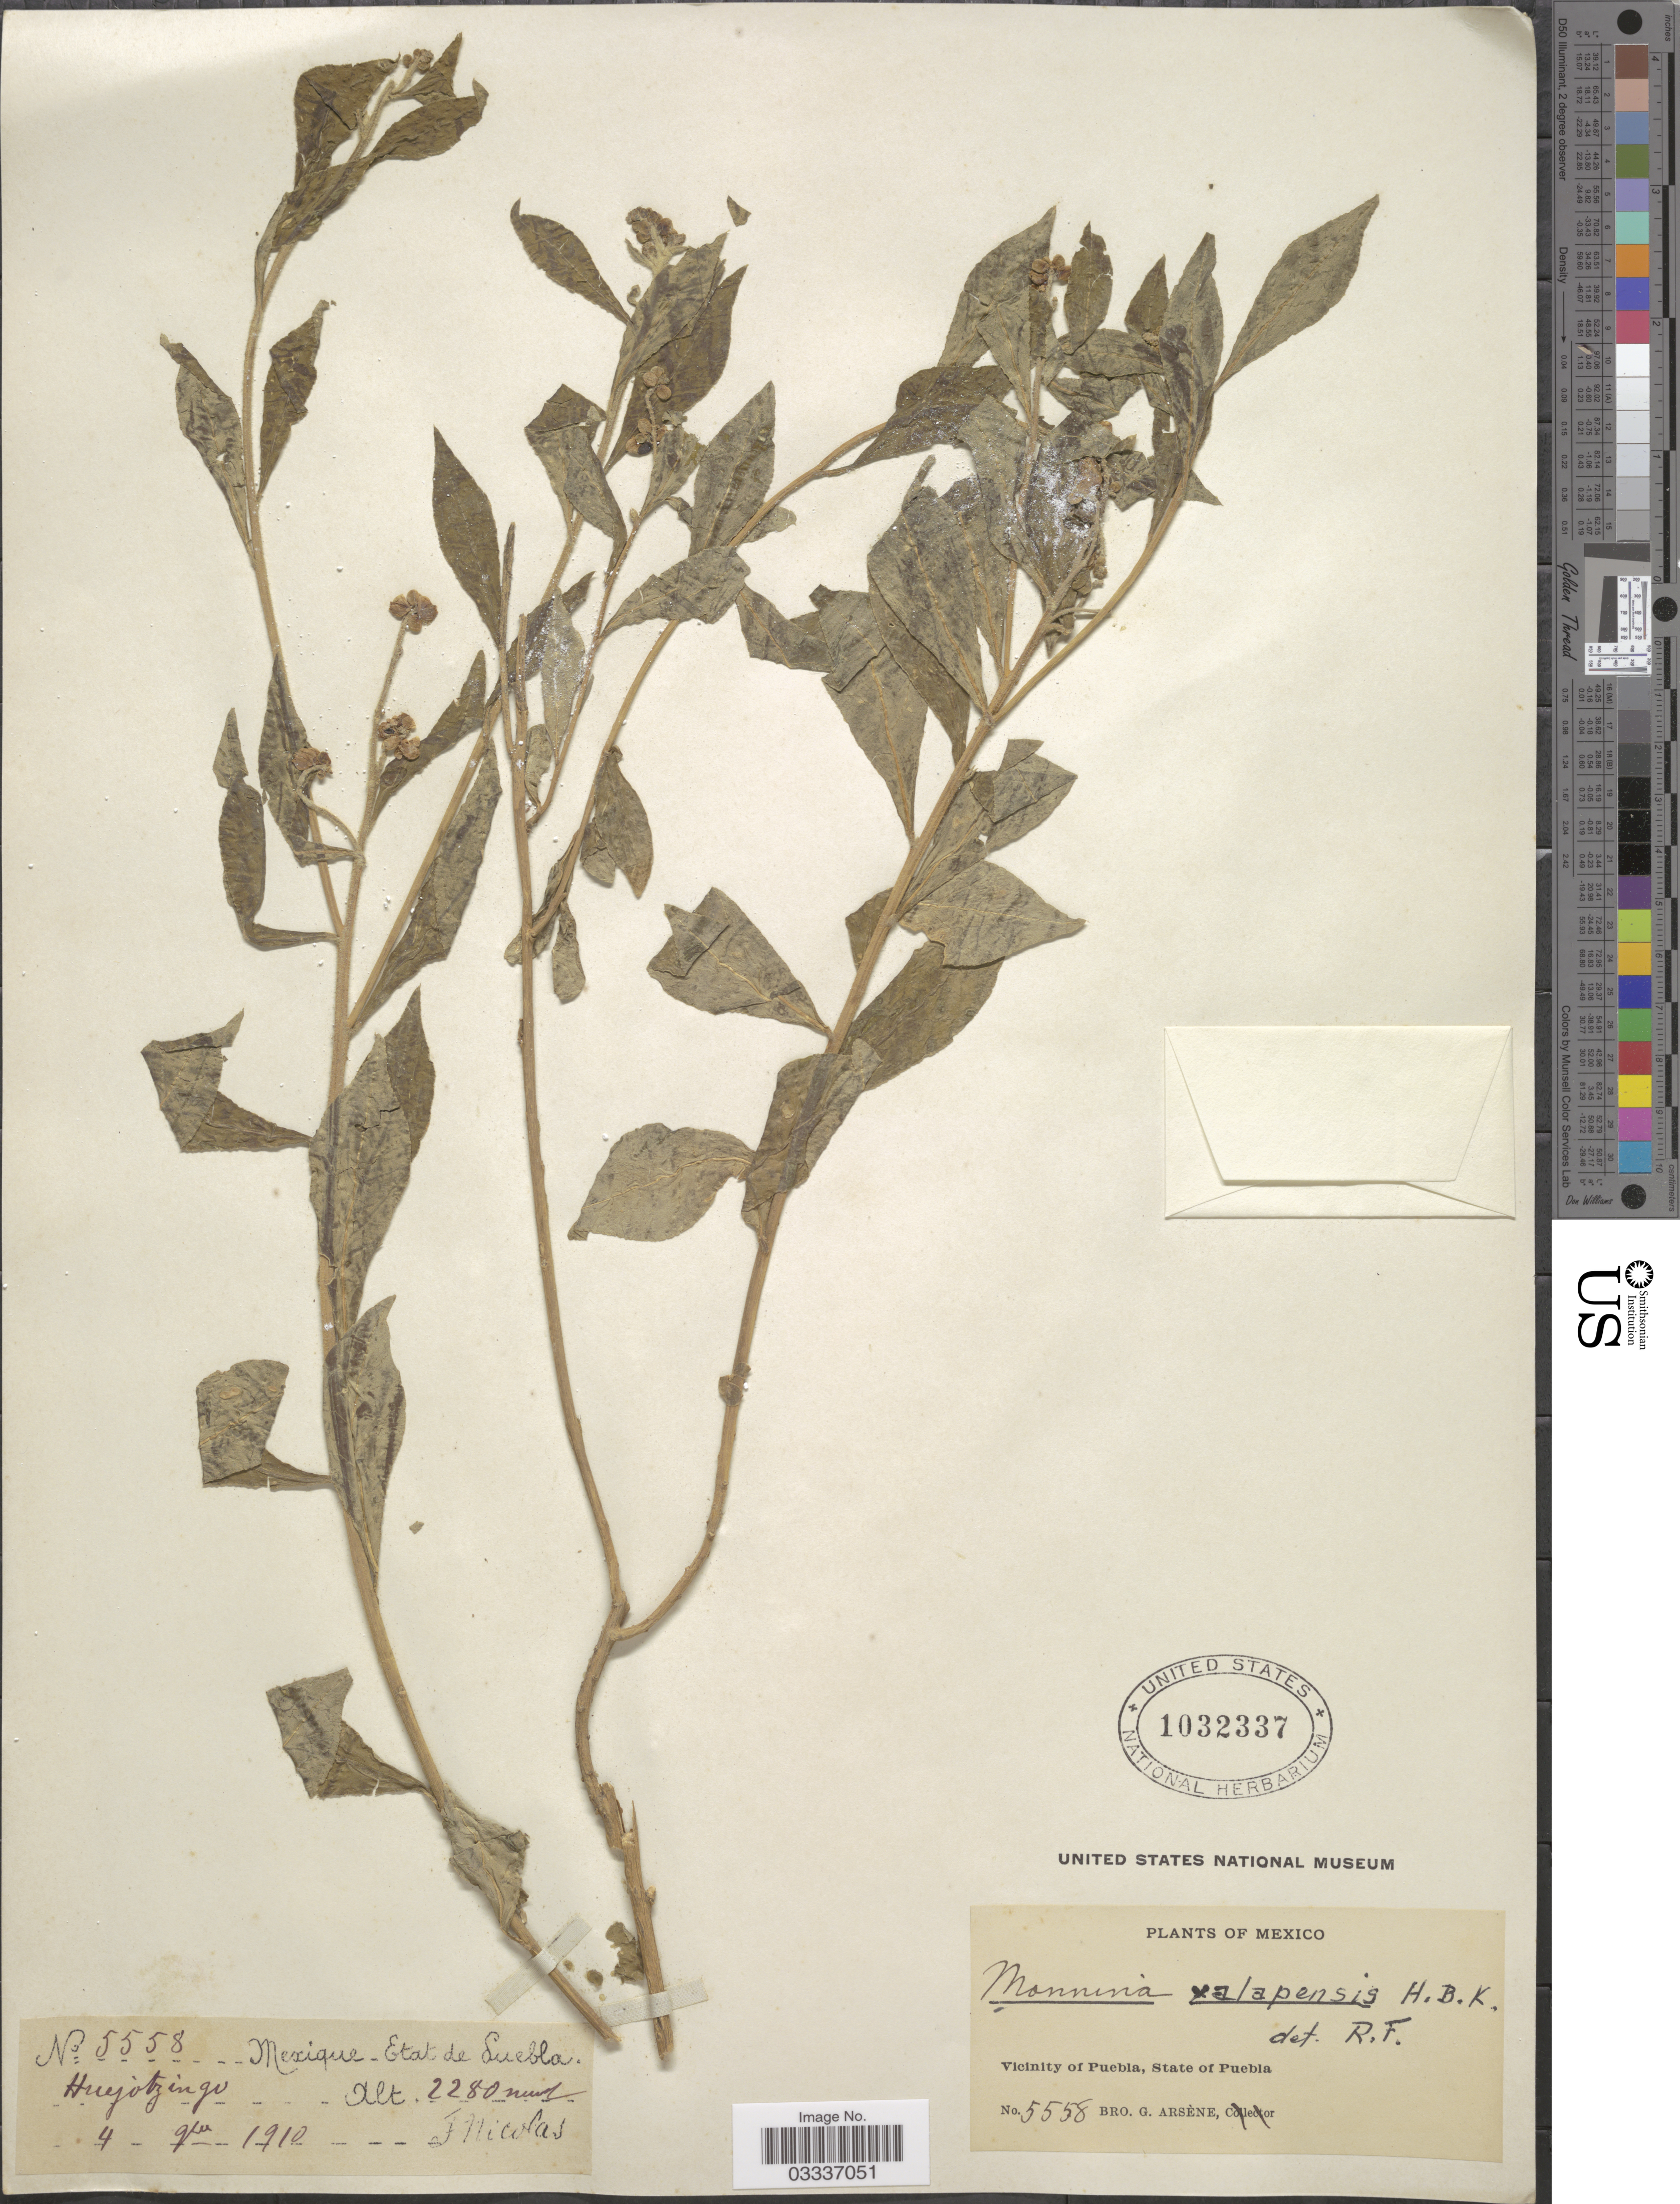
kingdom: Plantae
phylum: Tracheophyta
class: Magnoliopsida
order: Fabales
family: Polygalaceae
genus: Monnina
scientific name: Monnina xalapensis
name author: Kunth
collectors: Bro. G. Arsène & F. Nicolas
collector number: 5558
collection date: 1910-11-04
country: Mexico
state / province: Puebla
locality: Vicinity of Puebla. Huejotzingo.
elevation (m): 2280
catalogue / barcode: US 1032337